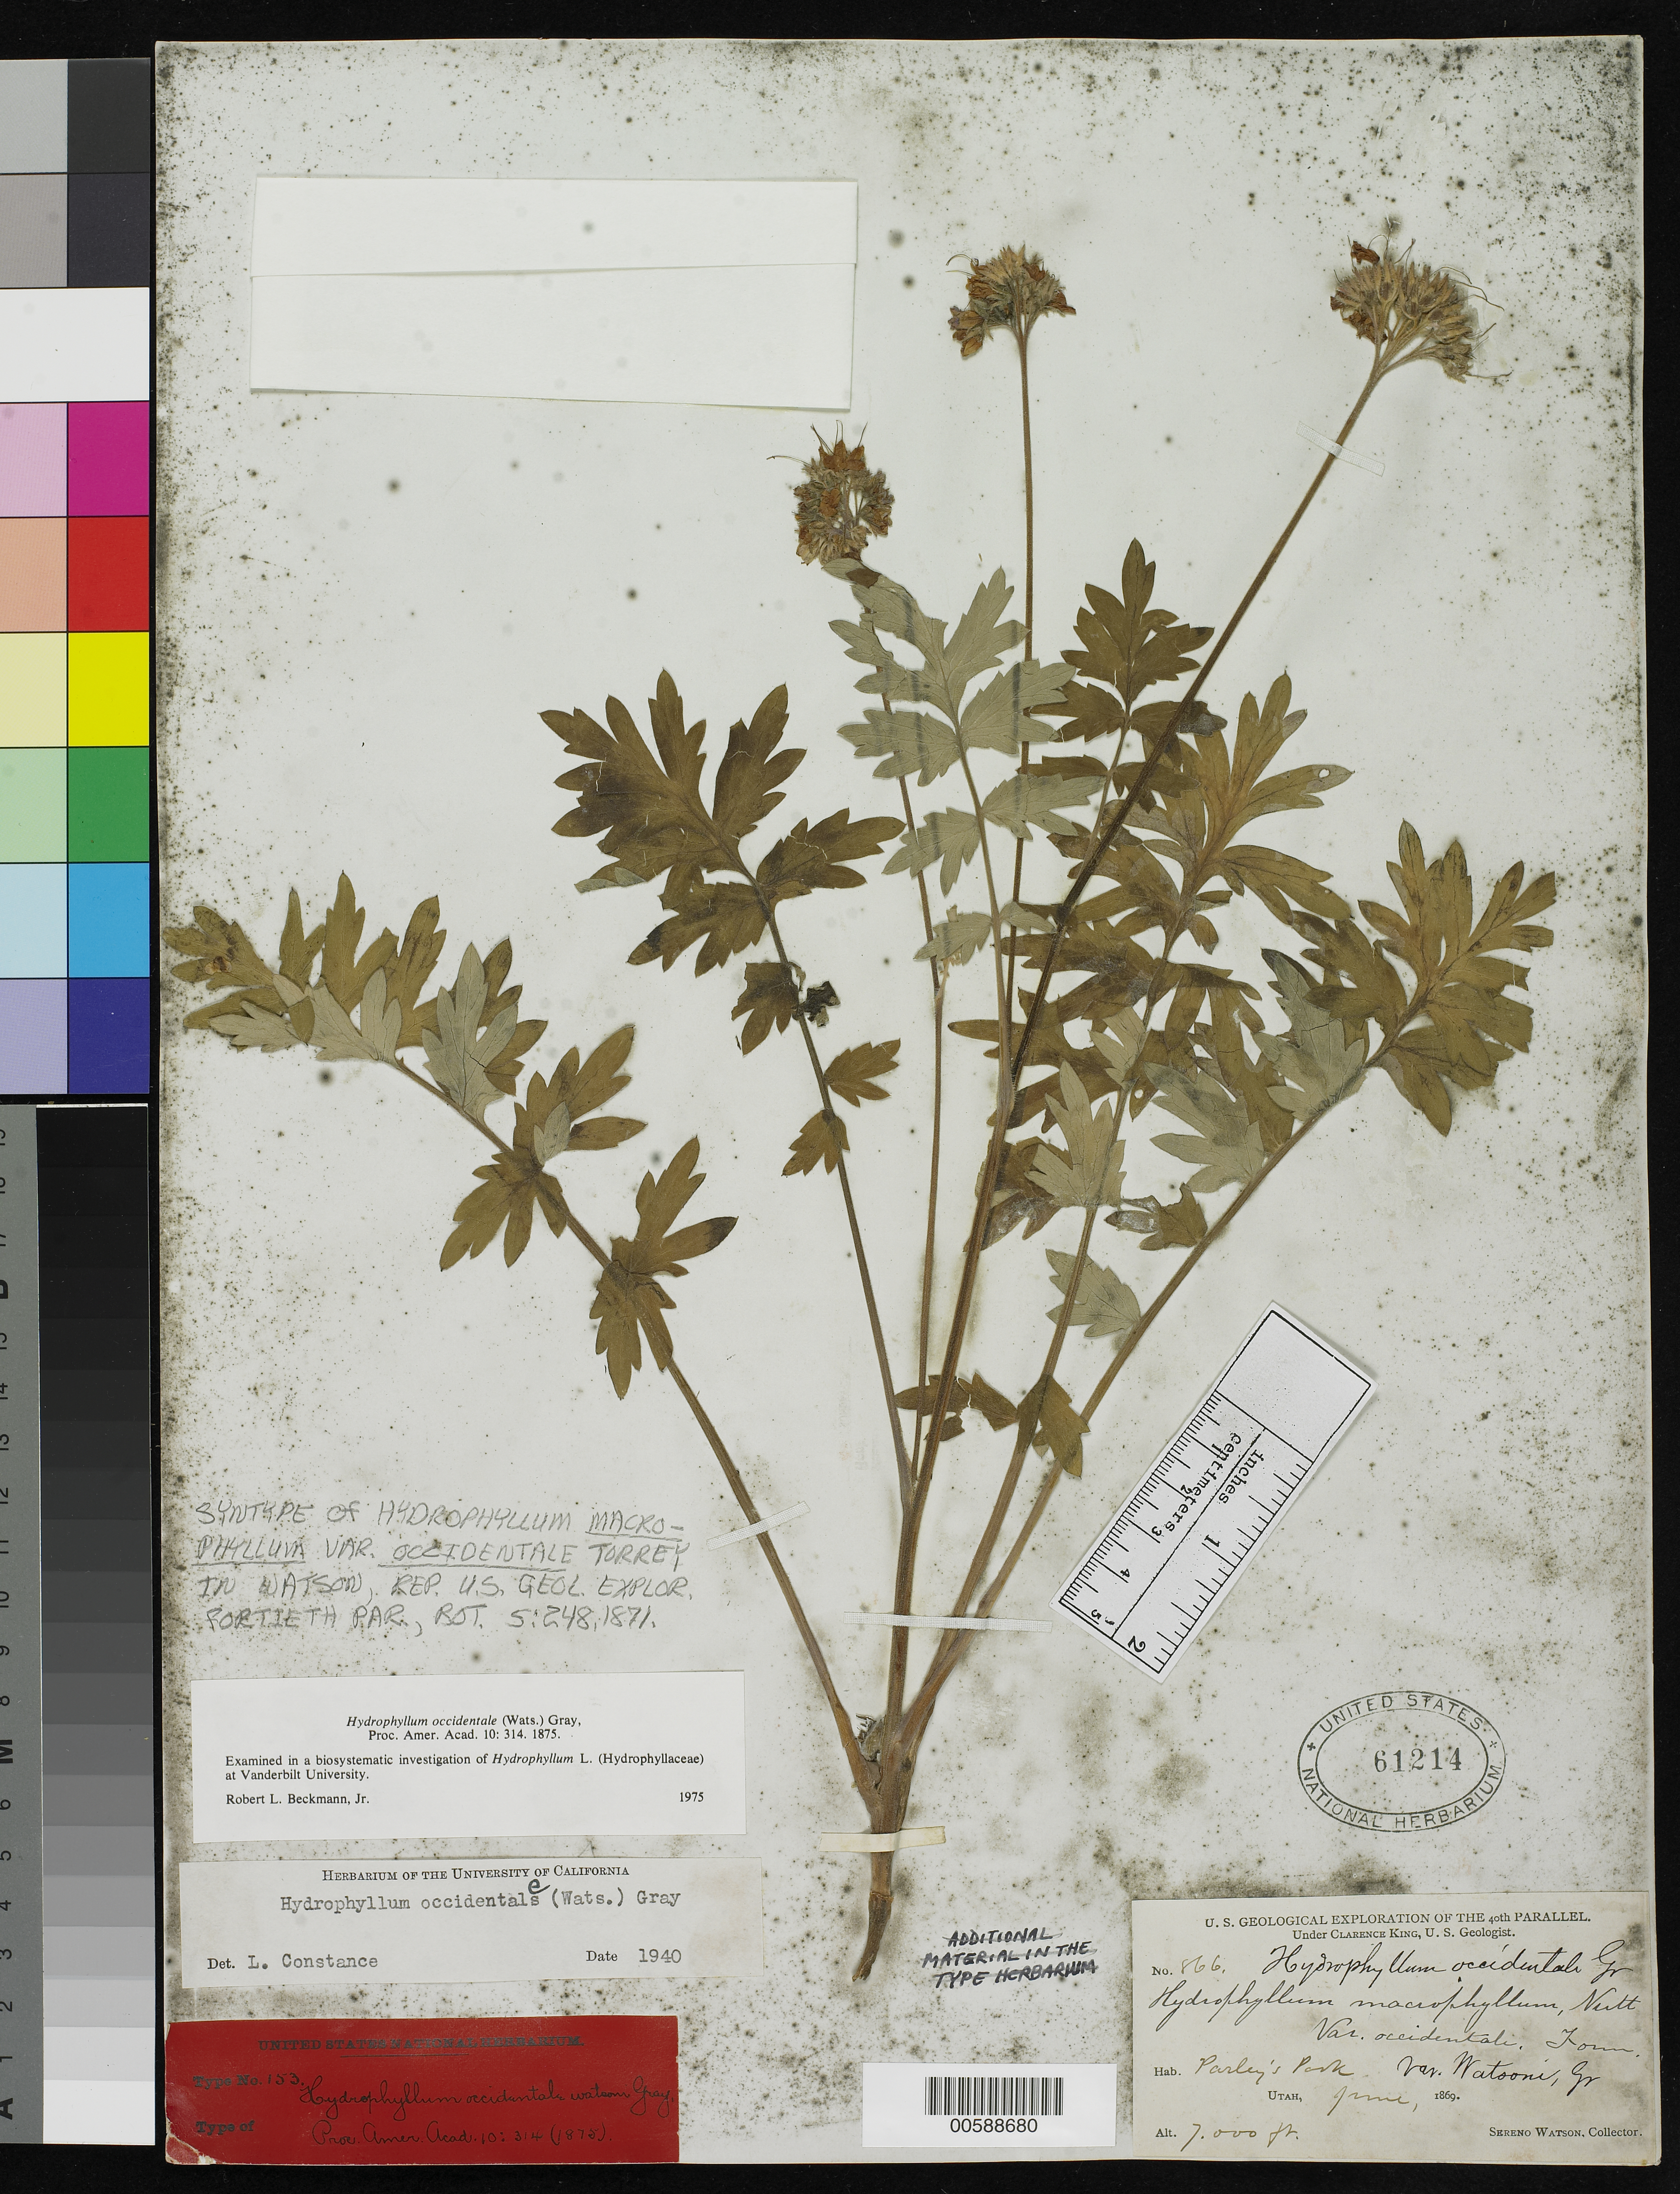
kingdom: Plantae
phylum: Tracheophyta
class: Magnoliopsida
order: Boraginales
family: Hydrophyllaceae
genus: Hydrophyllum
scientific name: Hydrophyllum macrophyllum var. occidentale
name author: Torr. in C. King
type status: Syntype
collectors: S. Watson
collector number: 866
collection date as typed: Jun 1869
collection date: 1869-06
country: United States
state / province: Utah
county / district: Salt Lake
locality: Parley's Park.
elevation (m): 2134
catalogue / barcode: US 61214